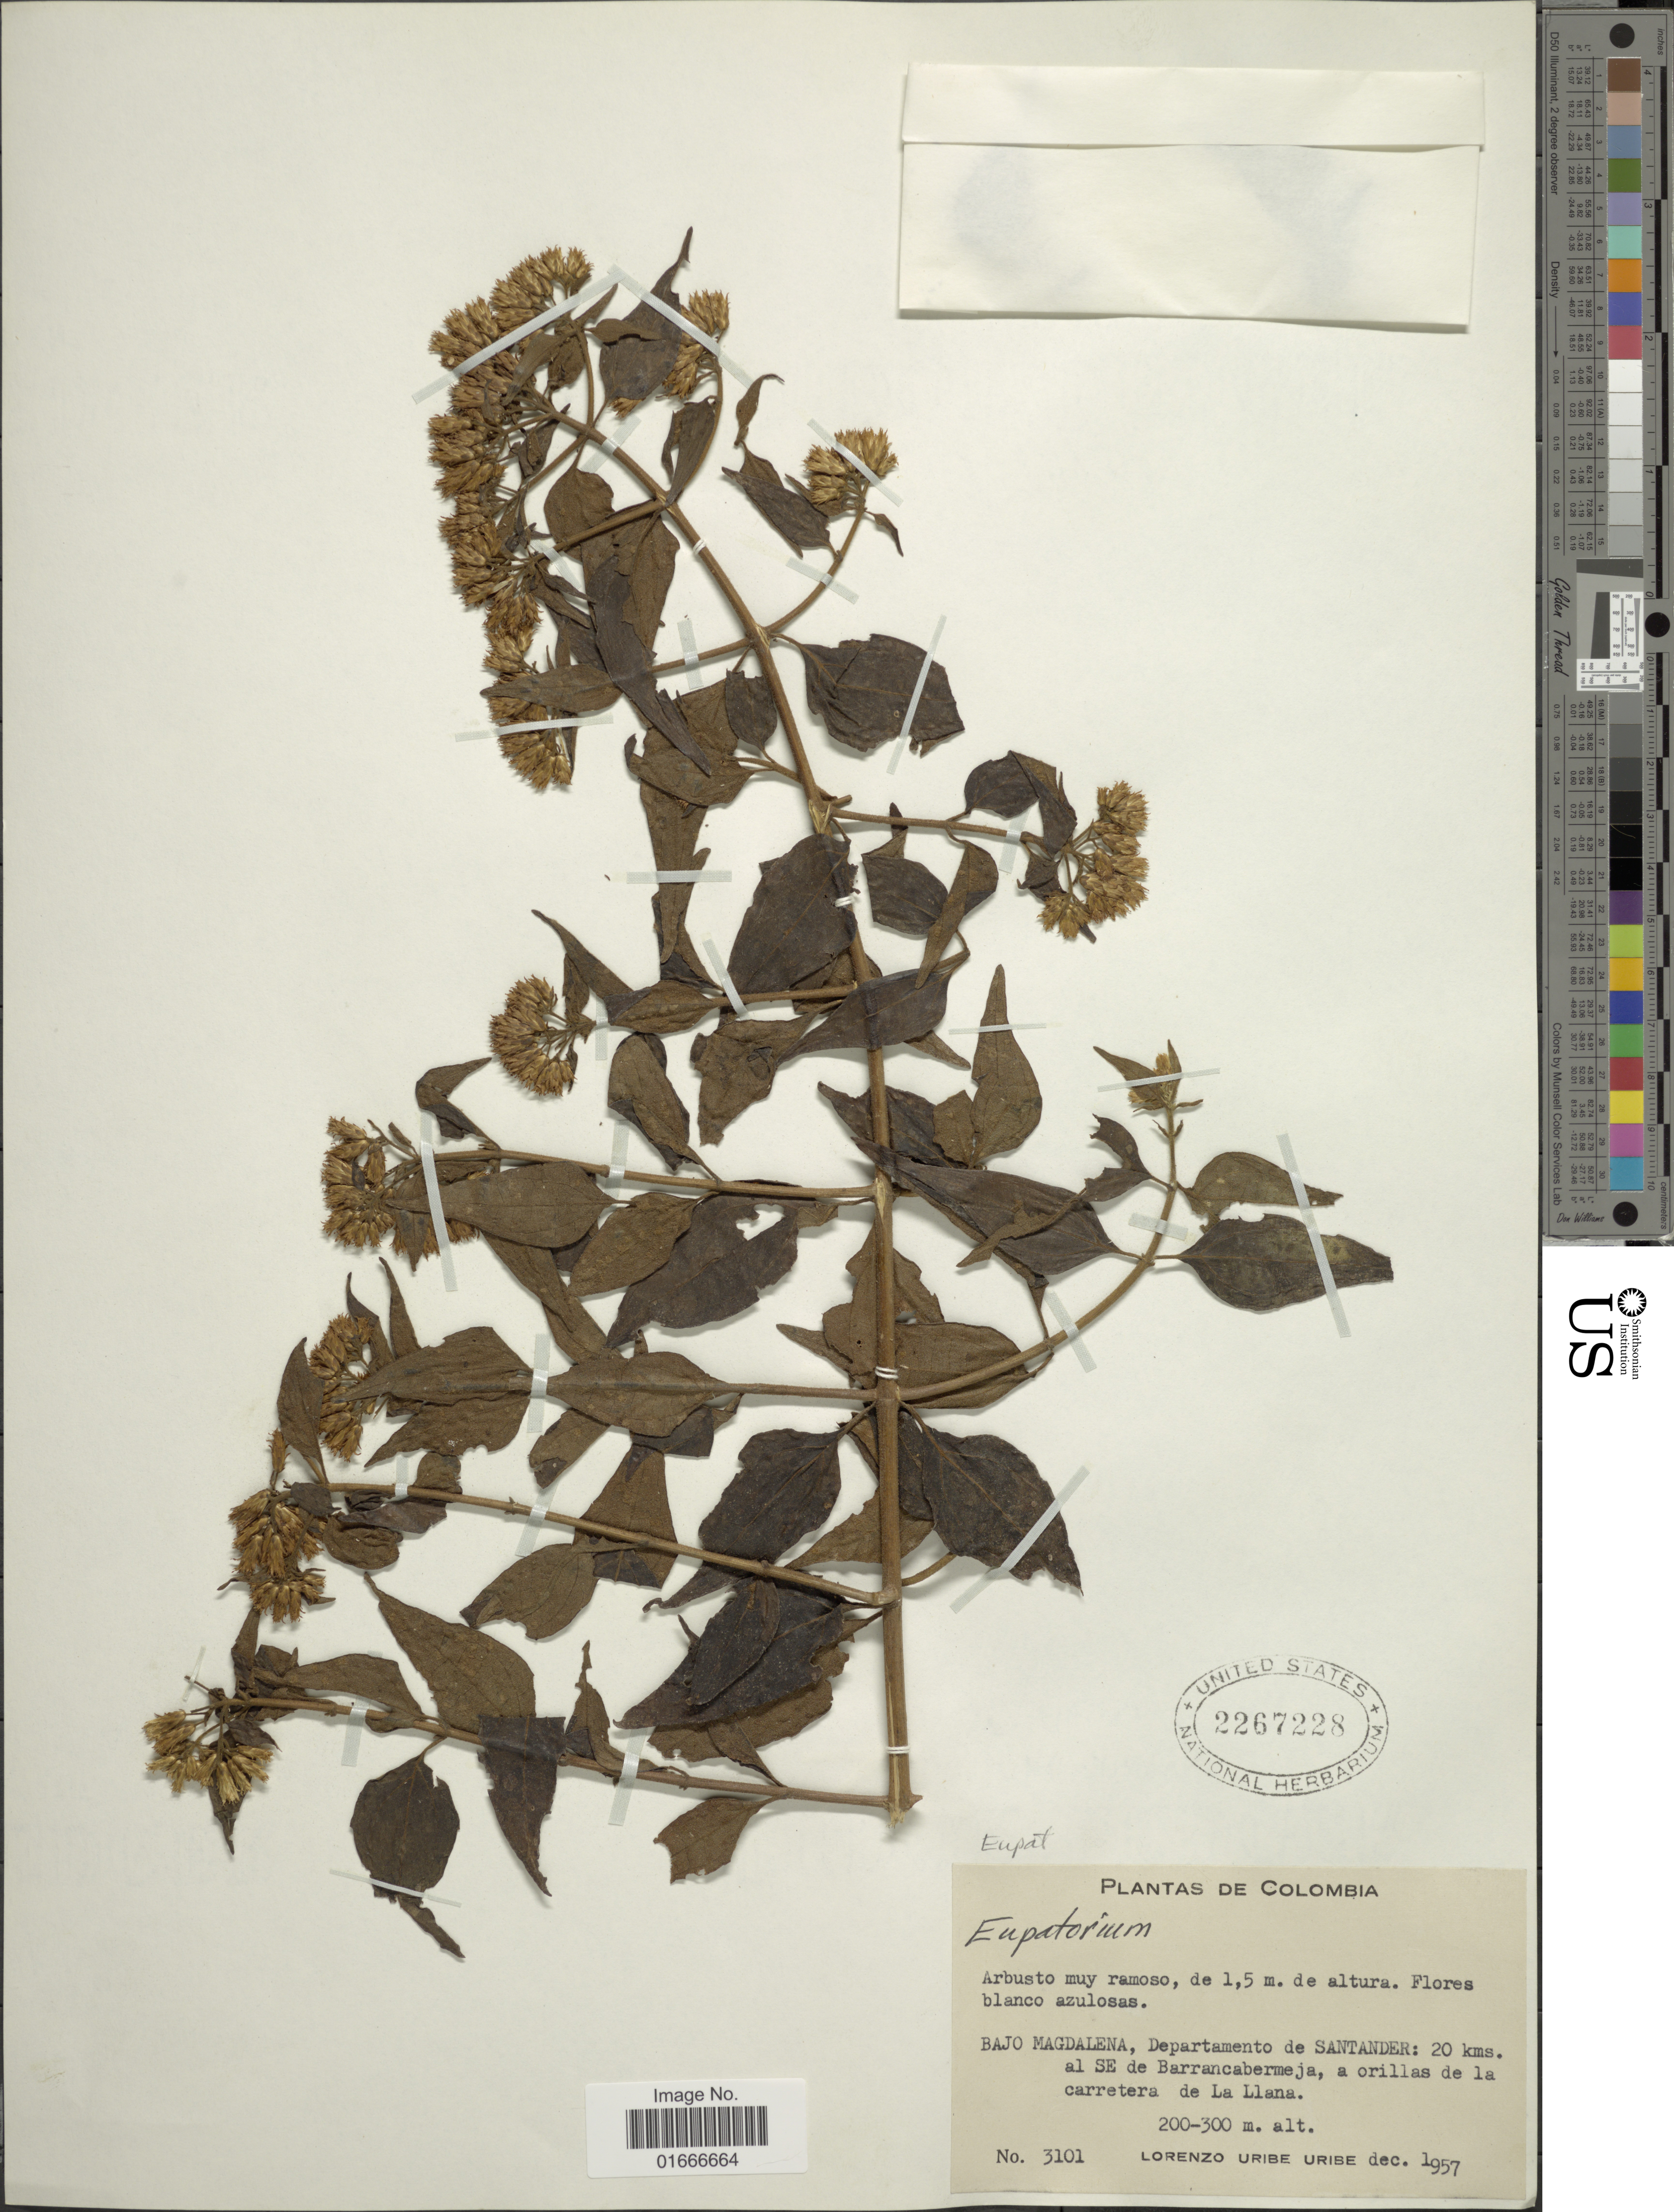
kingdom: Plantae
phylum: Tracheophyta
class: Magnoliopsida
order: Asterales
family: Asteraceae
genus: Chromolaena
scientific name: Chromolaena sp.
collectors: L. Uribe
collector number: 3101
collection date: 1957-12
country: Colombia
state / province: Santander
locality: Colombia. Bajo Magdalena, Departamento de Santander: 20 kms. al SE de Barrancabermeja, a orillas de la carretera de La Llana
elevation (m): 200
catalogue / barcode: US 2267228